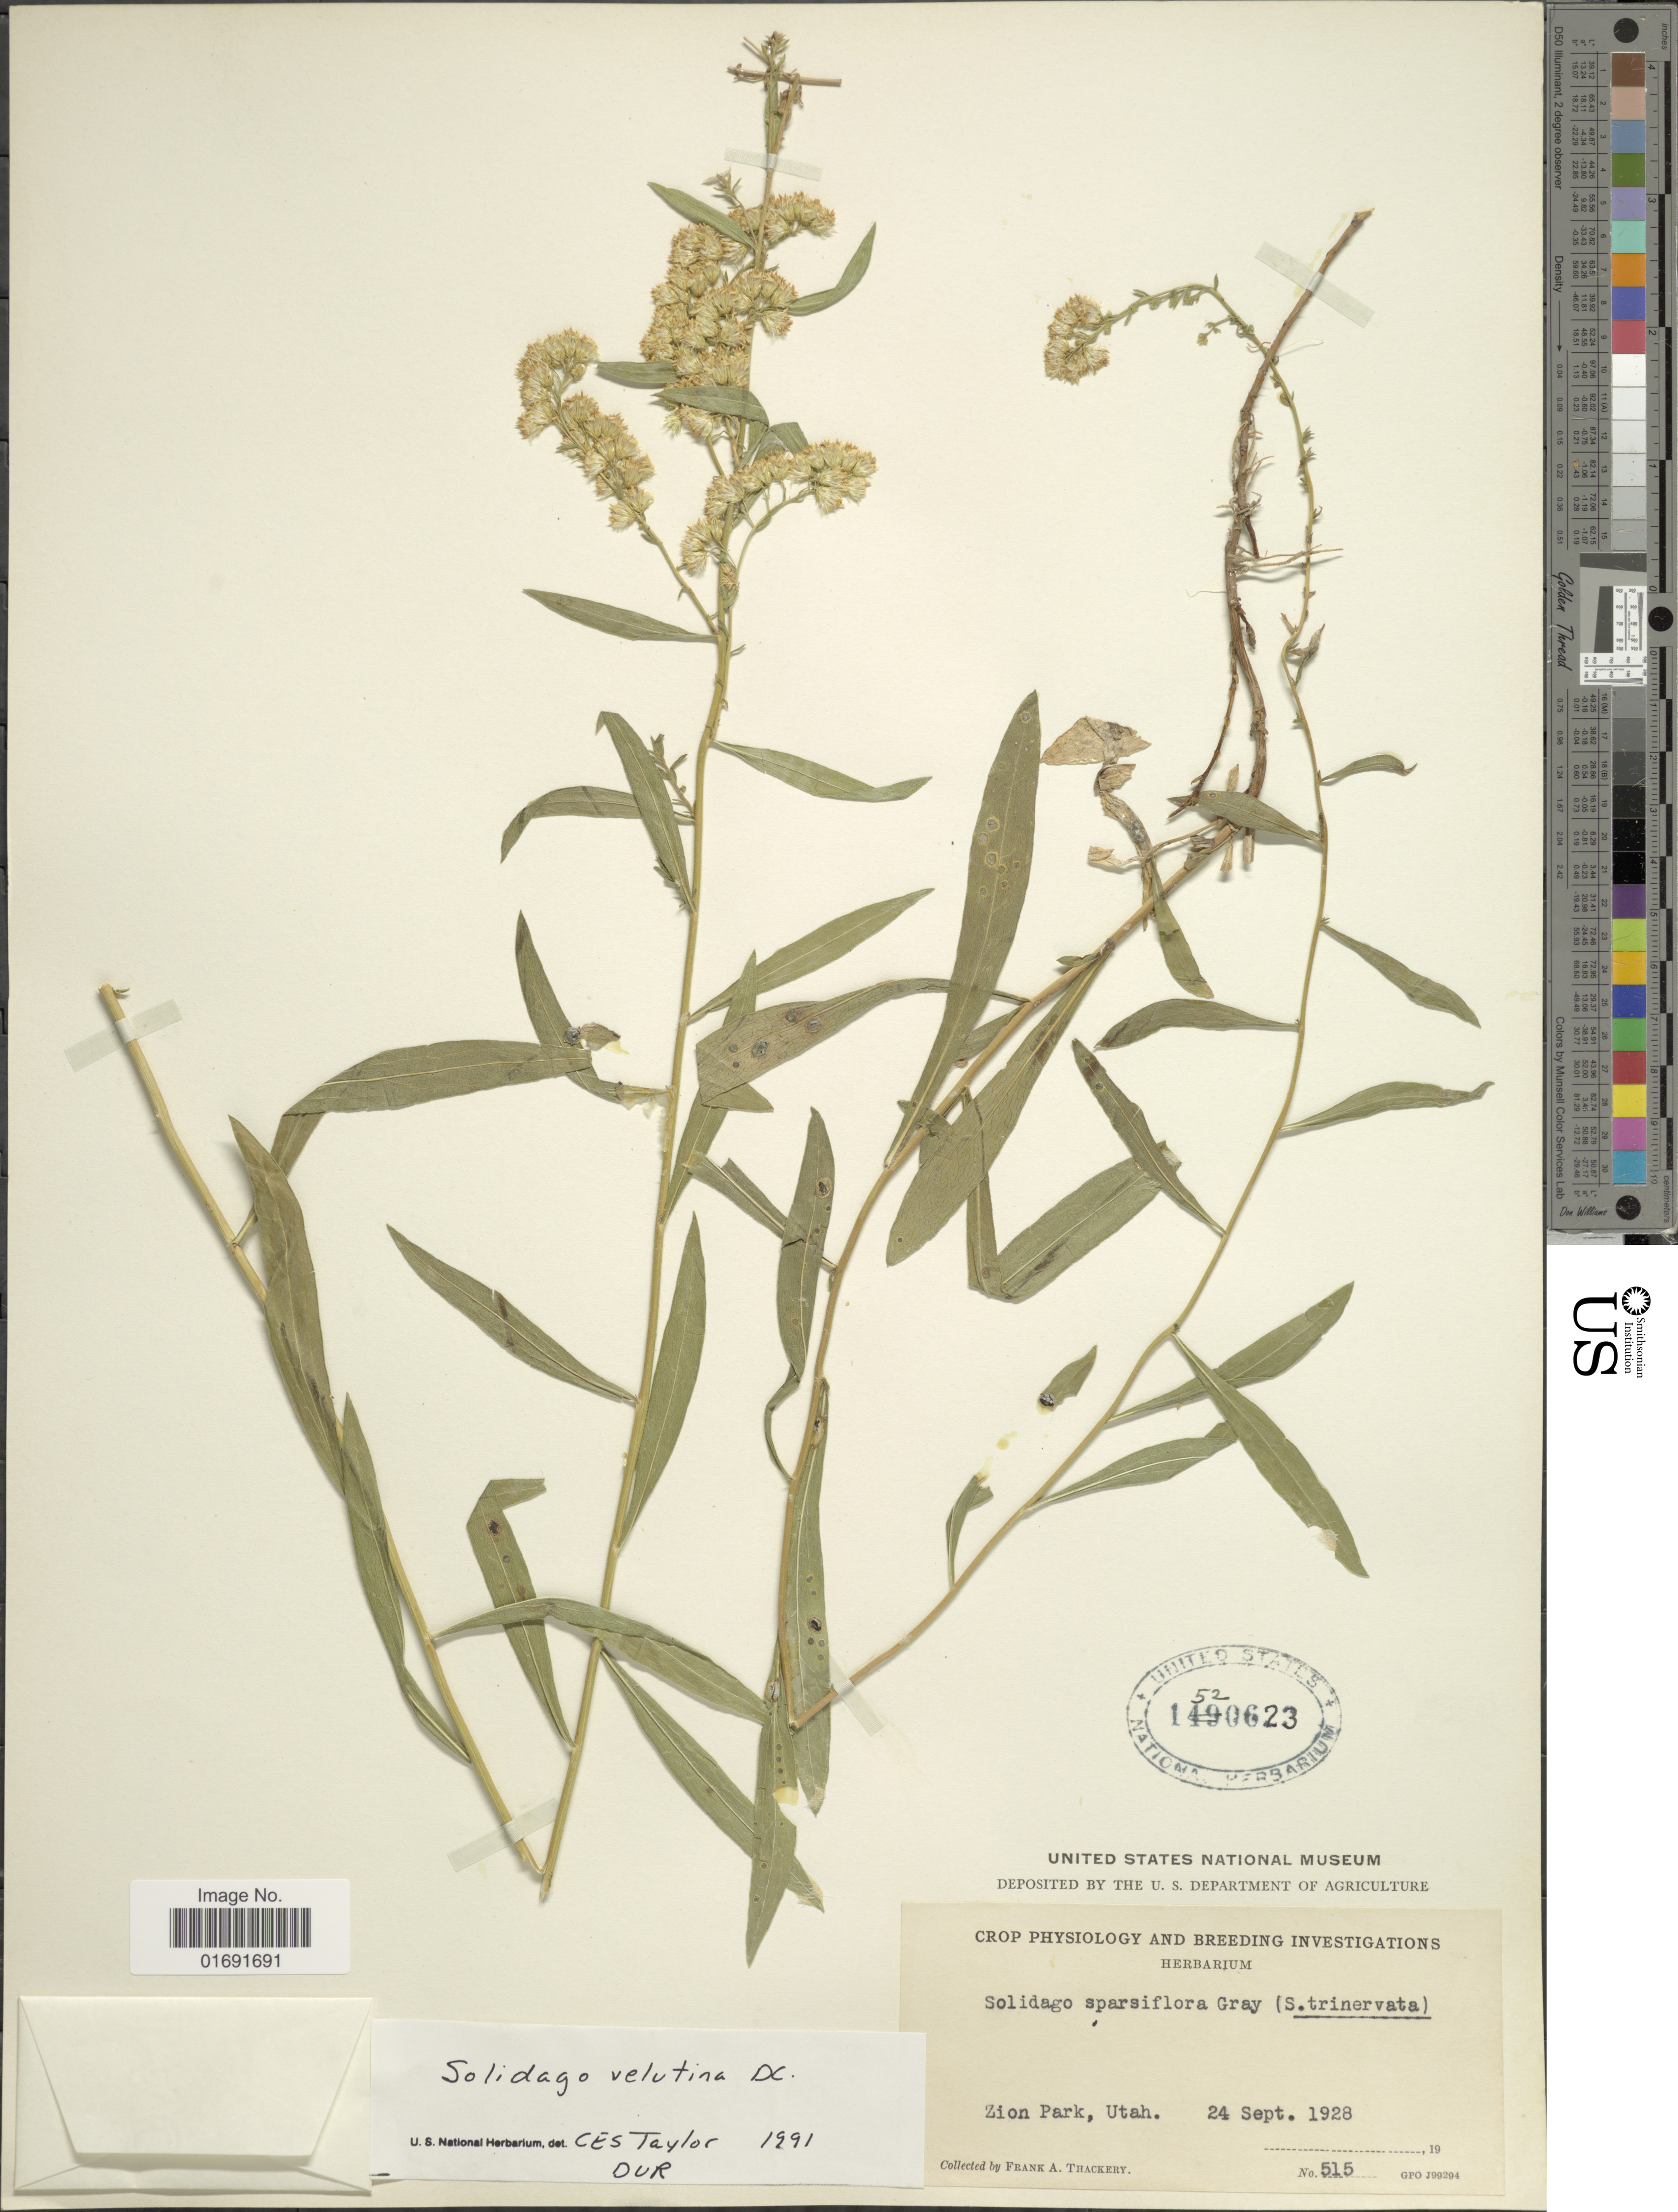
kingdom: Plantae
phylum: Tracheophyta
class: Magnoliopsida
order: Asterales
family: Asteraceae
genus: Solidago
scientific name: Solidago velutina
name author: DC.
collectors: F. Thackery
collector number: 515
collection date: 1928-09-24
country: United States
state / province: Utah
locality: Zion Park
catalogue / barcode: US 1520623